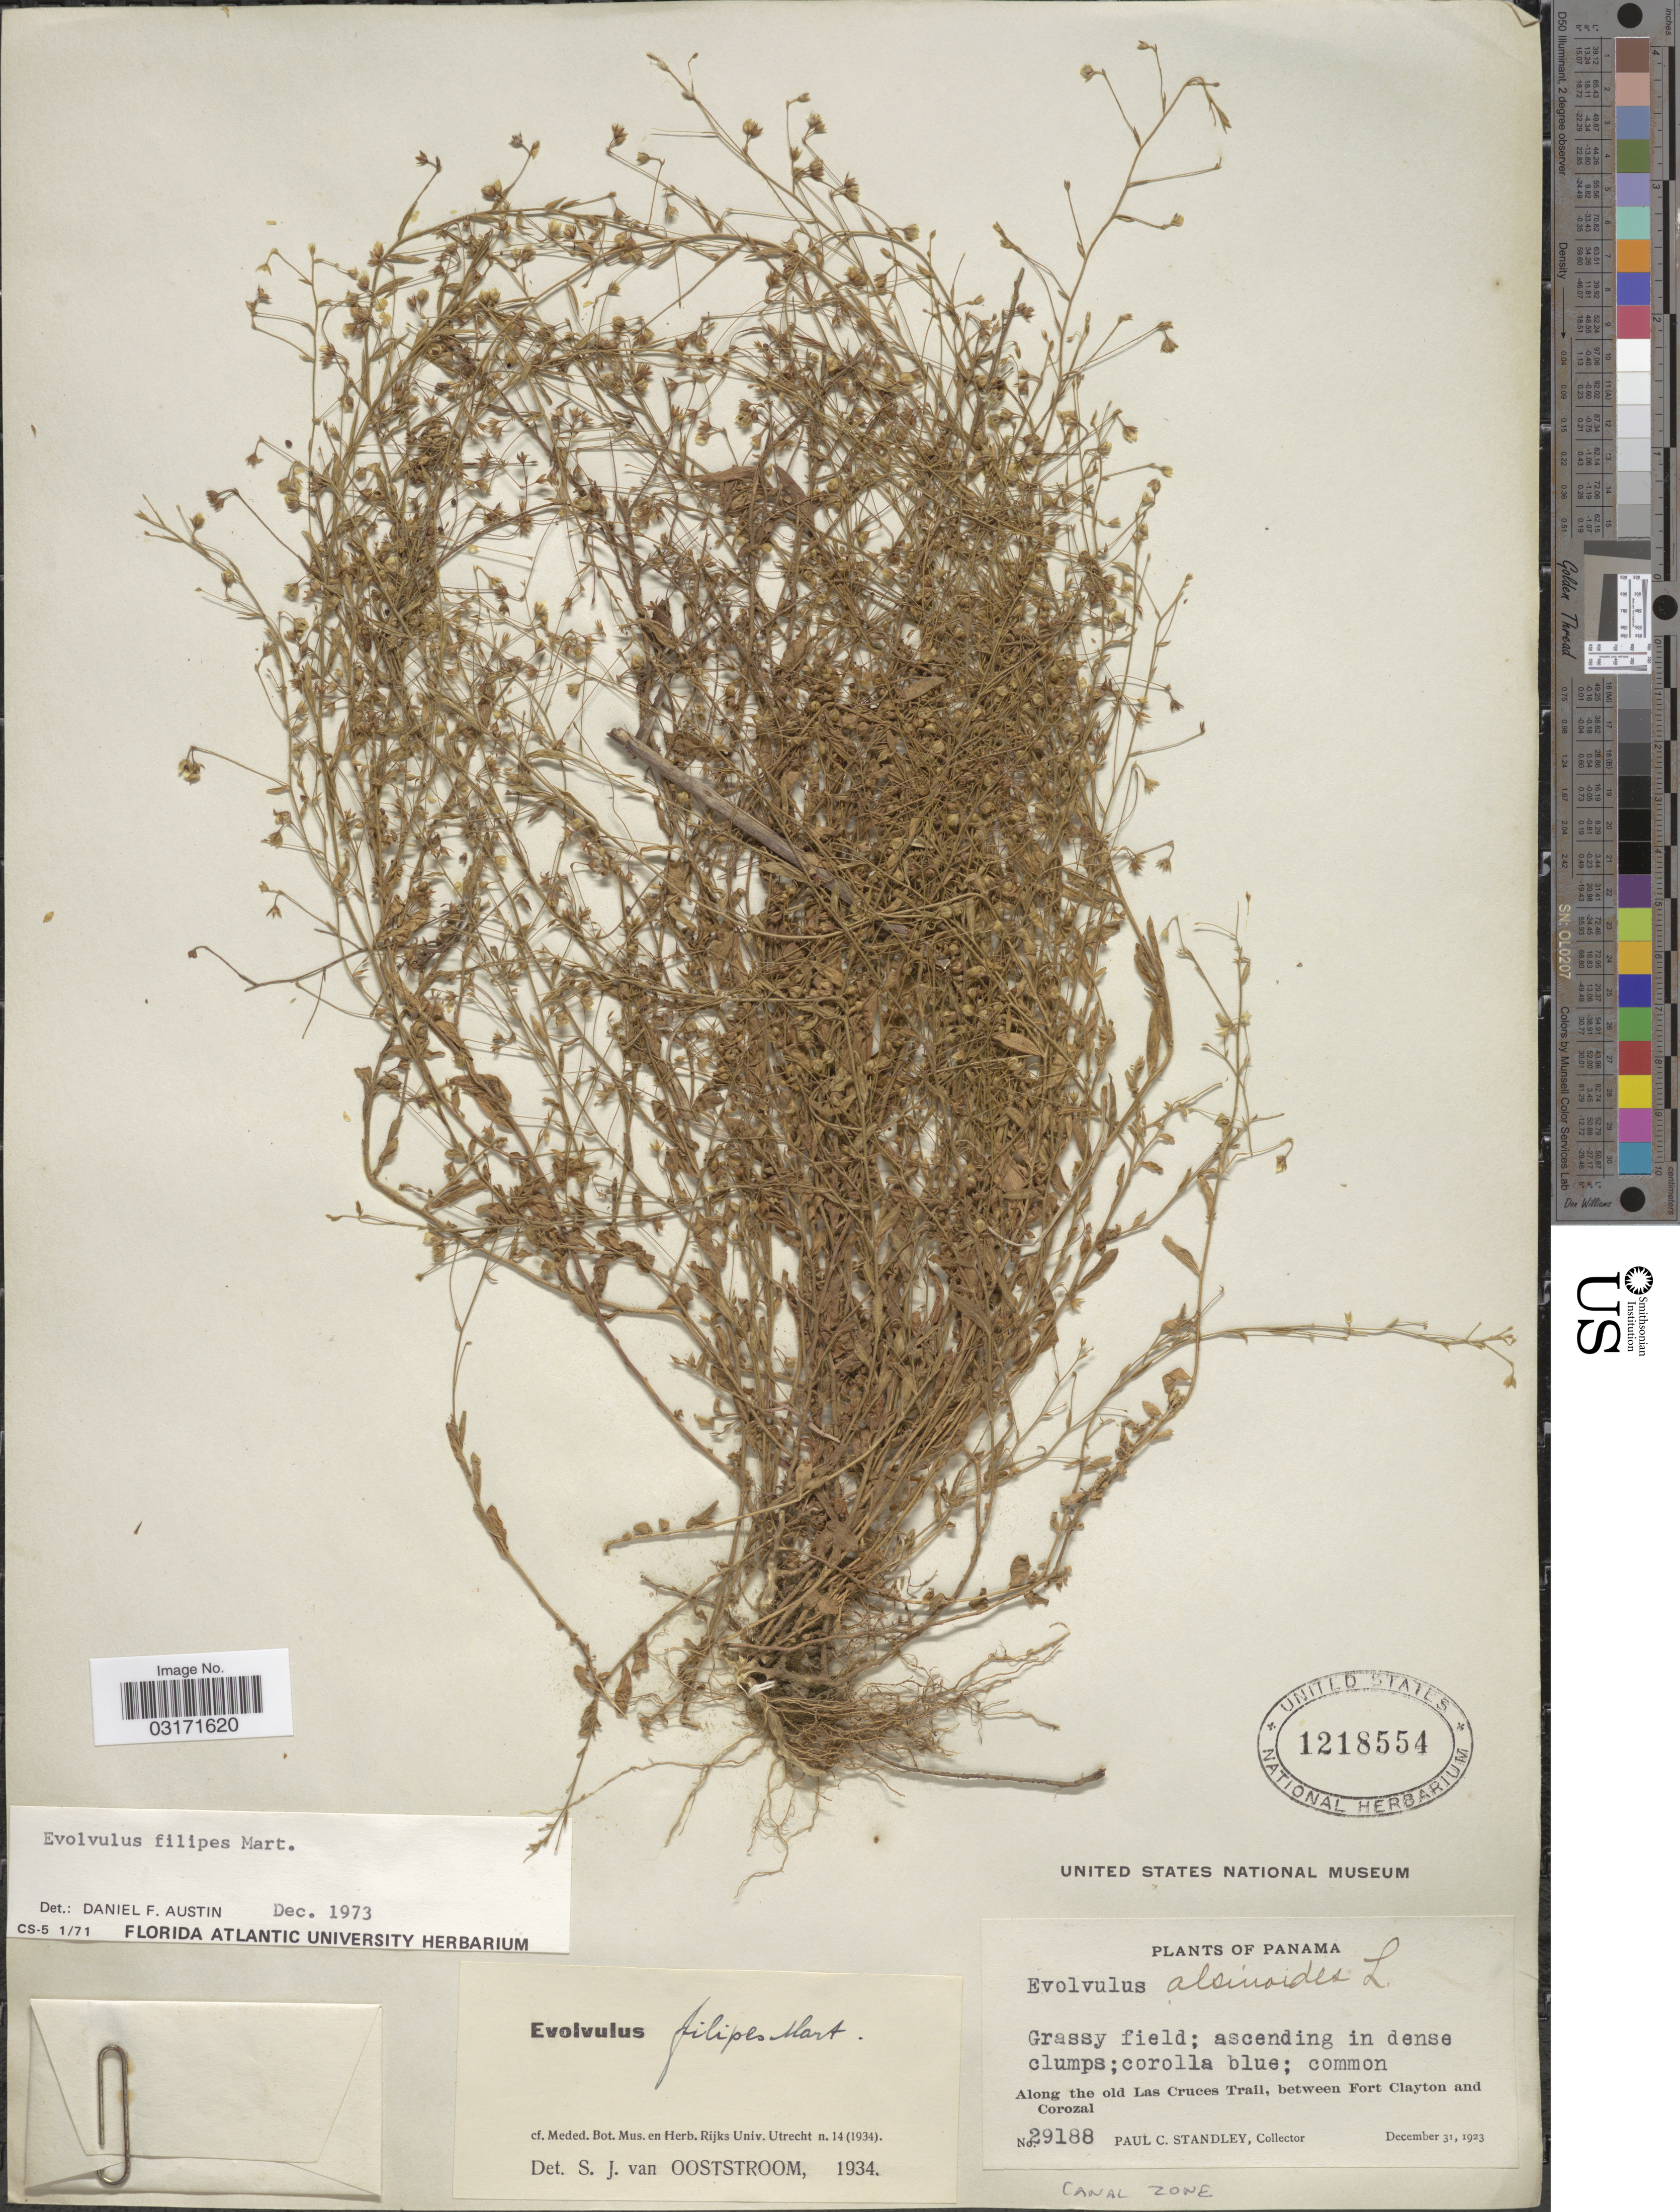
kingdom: Plantae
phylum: Tracheophyta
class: Magnoliopsida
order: Solanales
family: Convolvulaceae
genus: Evolvulus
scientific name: Evolvulus filipes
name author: Mart.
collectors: P. C. Standley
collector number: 29188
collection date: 1923-12-31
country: Panama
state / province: Colón / Panamá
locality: Along the old Las Cruces Trail, between Fort Clayton and Corozal, Canal Zone.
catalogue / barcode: US 1218554